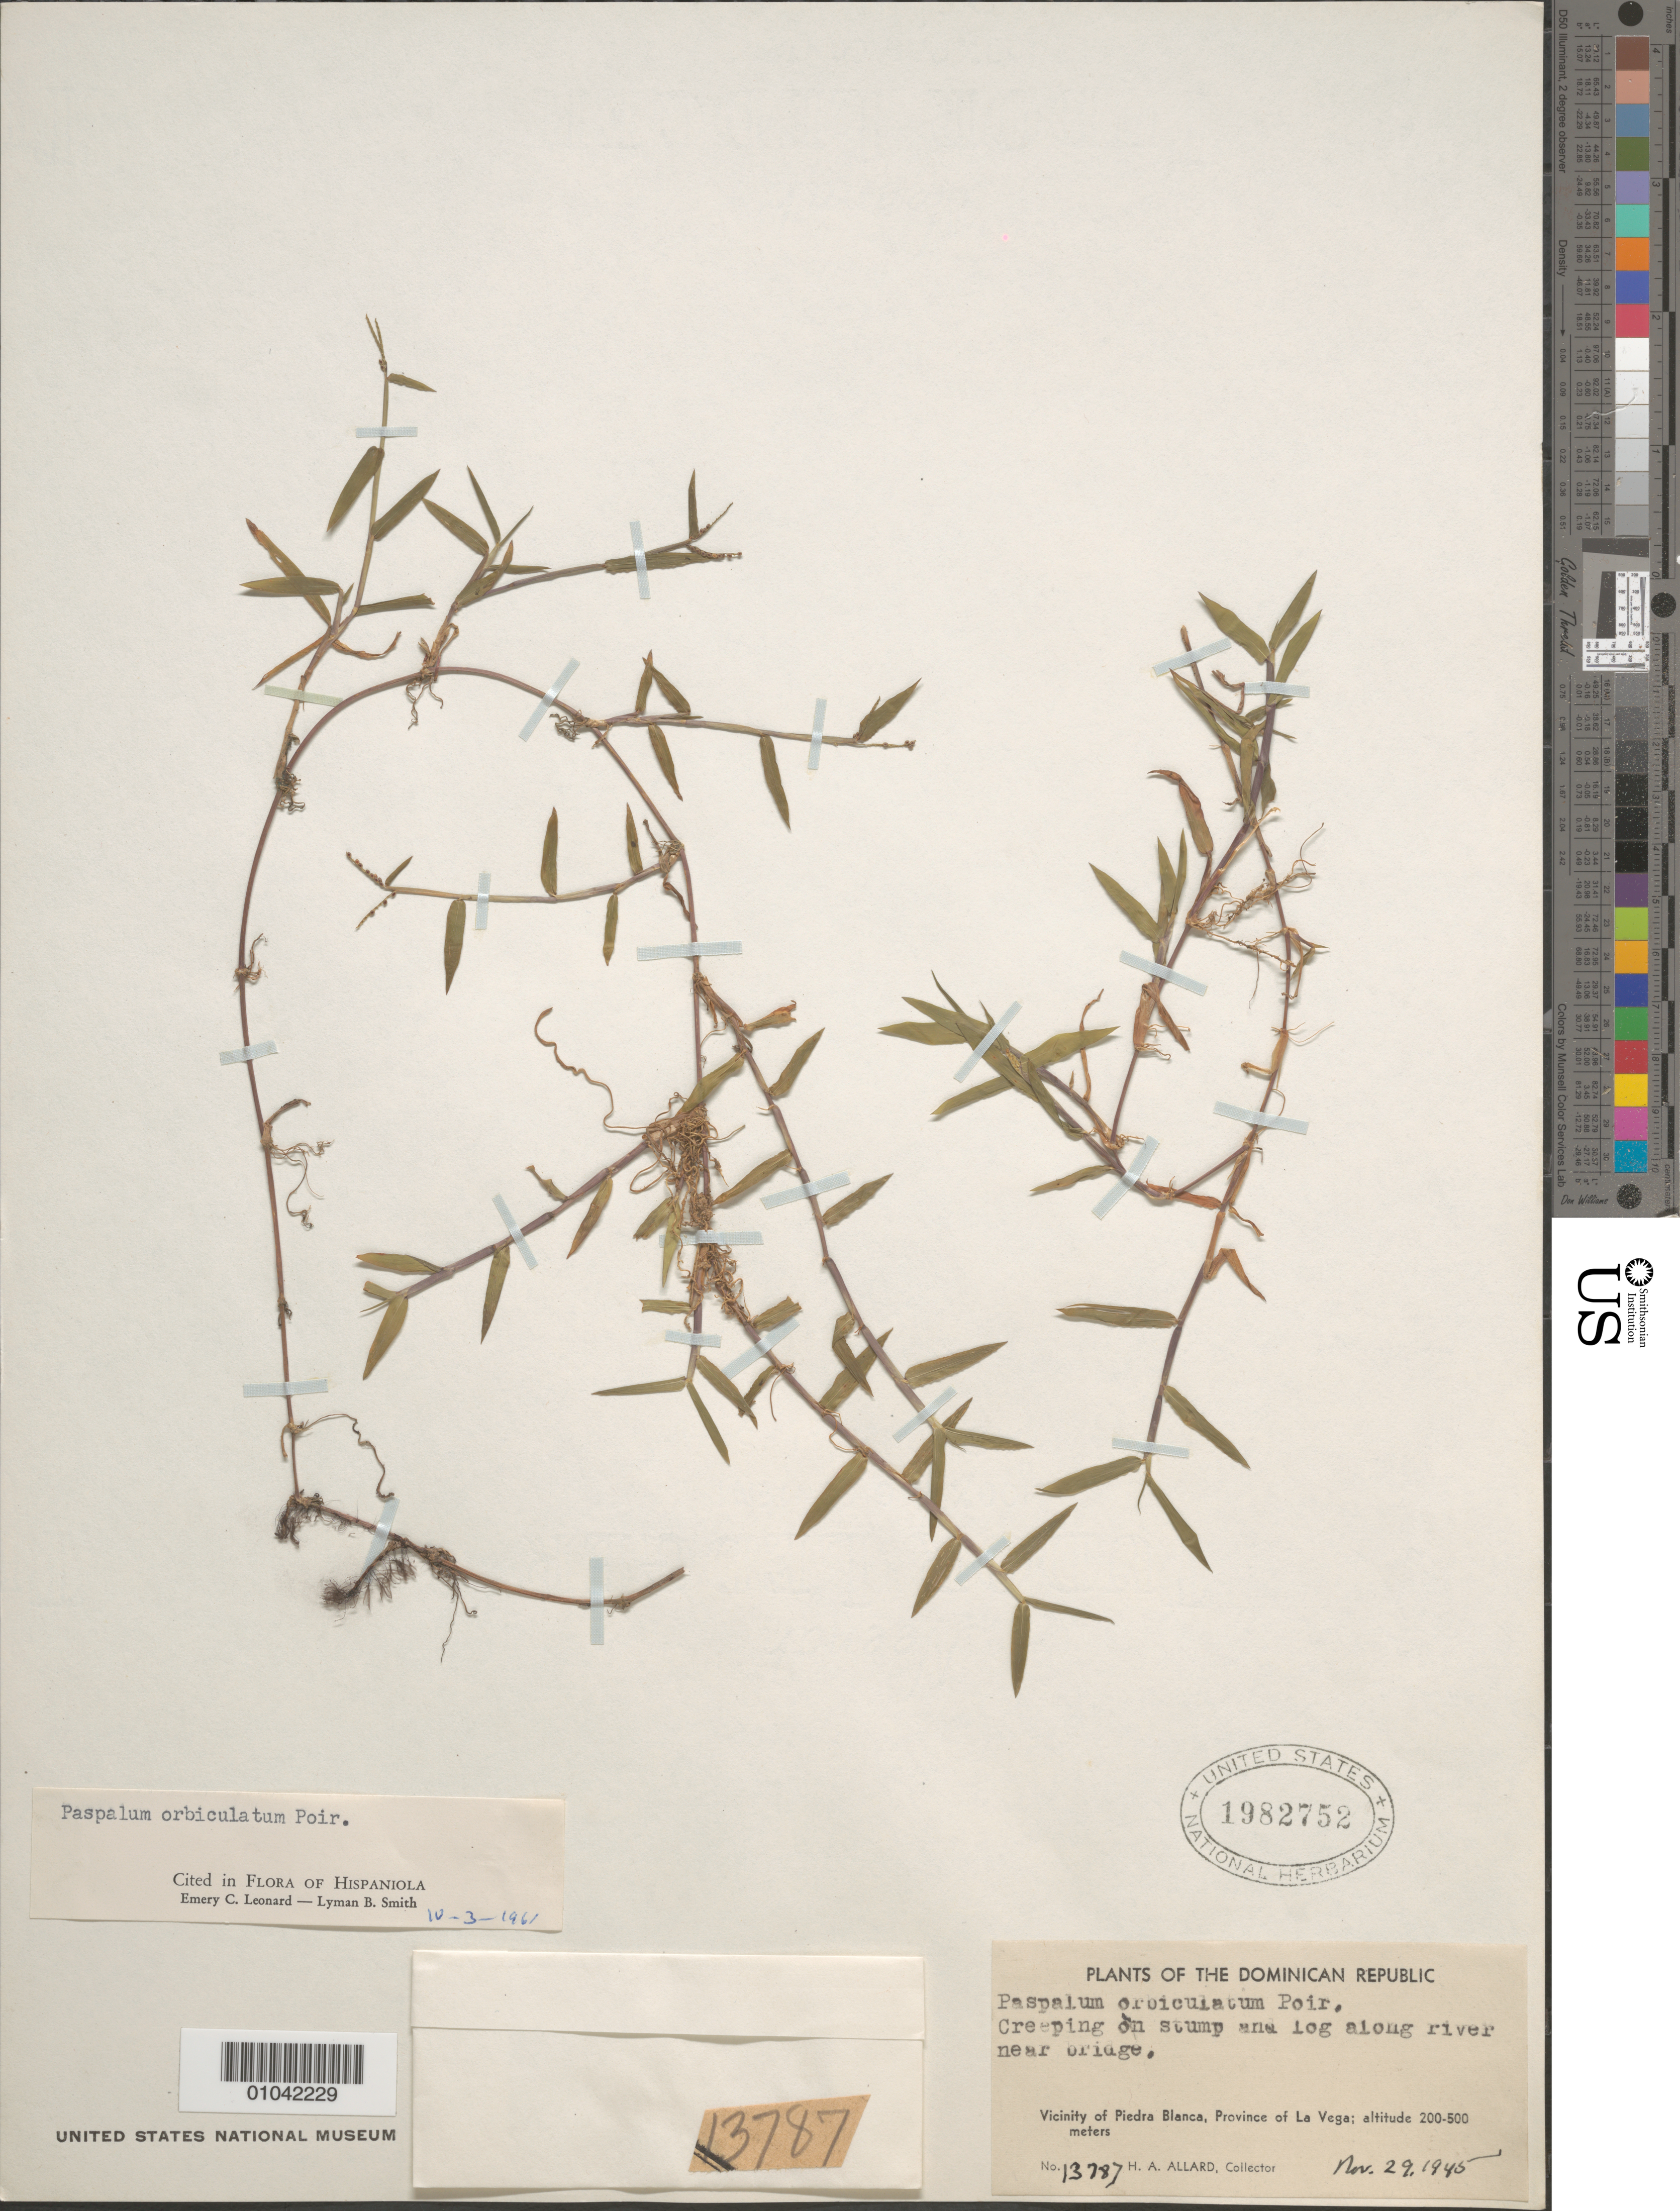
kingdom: Plantae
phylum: Tracheophyta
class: Liliopsida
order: Poales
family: Poaceae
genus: Paspalum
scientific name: Paspalum orbiculatum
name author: Poir.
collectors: H. A. Allard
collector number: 13787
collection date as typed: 29 Nov 1945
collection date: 1945-11-29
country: Dominican Republic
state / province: La Vega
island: Hispaniola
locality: Vicinity of Piedra Blanca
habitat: creeping on stumps and logs along river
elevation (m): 200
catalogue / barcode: US 1982752